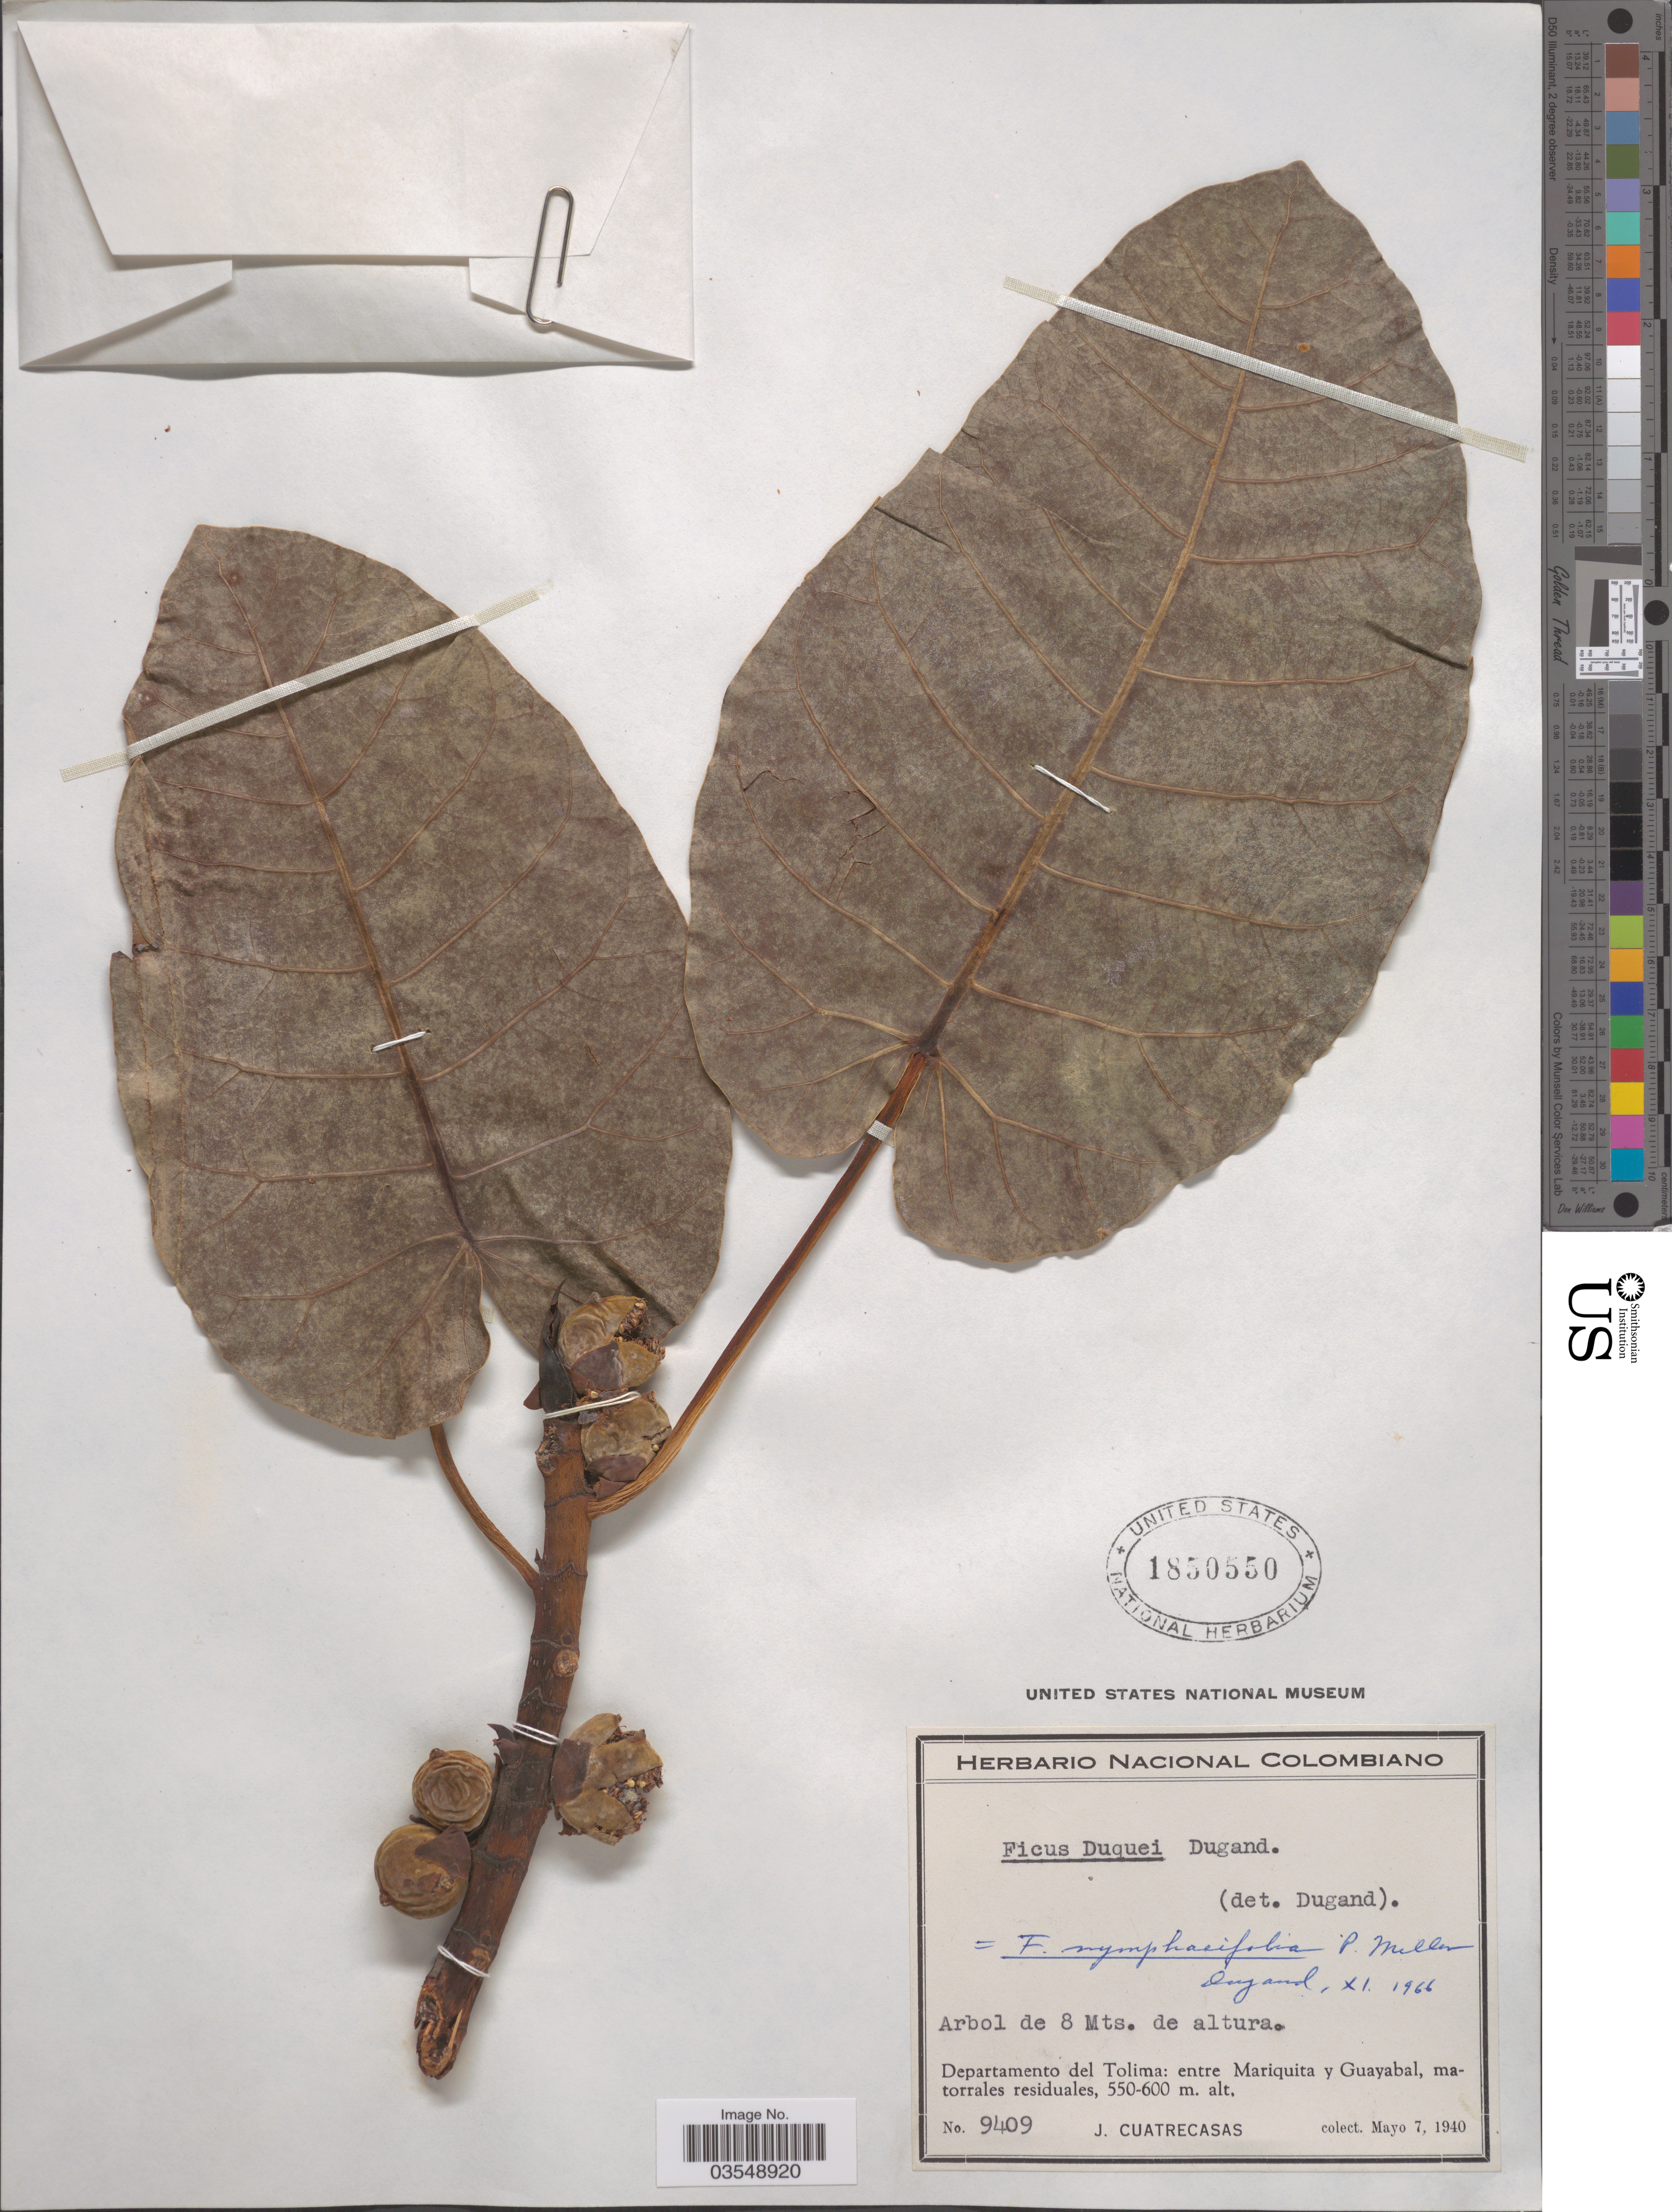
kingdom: Plantae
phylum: Tracheophyta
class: Magnoliopsida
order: Rosales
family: Moraceae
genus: Ficus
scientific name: Ficus nymphaeifolia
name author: Mill.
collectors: J. Cuatrecasas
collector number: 9409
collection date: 1940-05-07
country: Colombia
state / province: Tolima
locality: Departamento del Tolima: entre Mariquita y Guayabal.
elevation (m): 550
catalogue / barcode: US 1850550